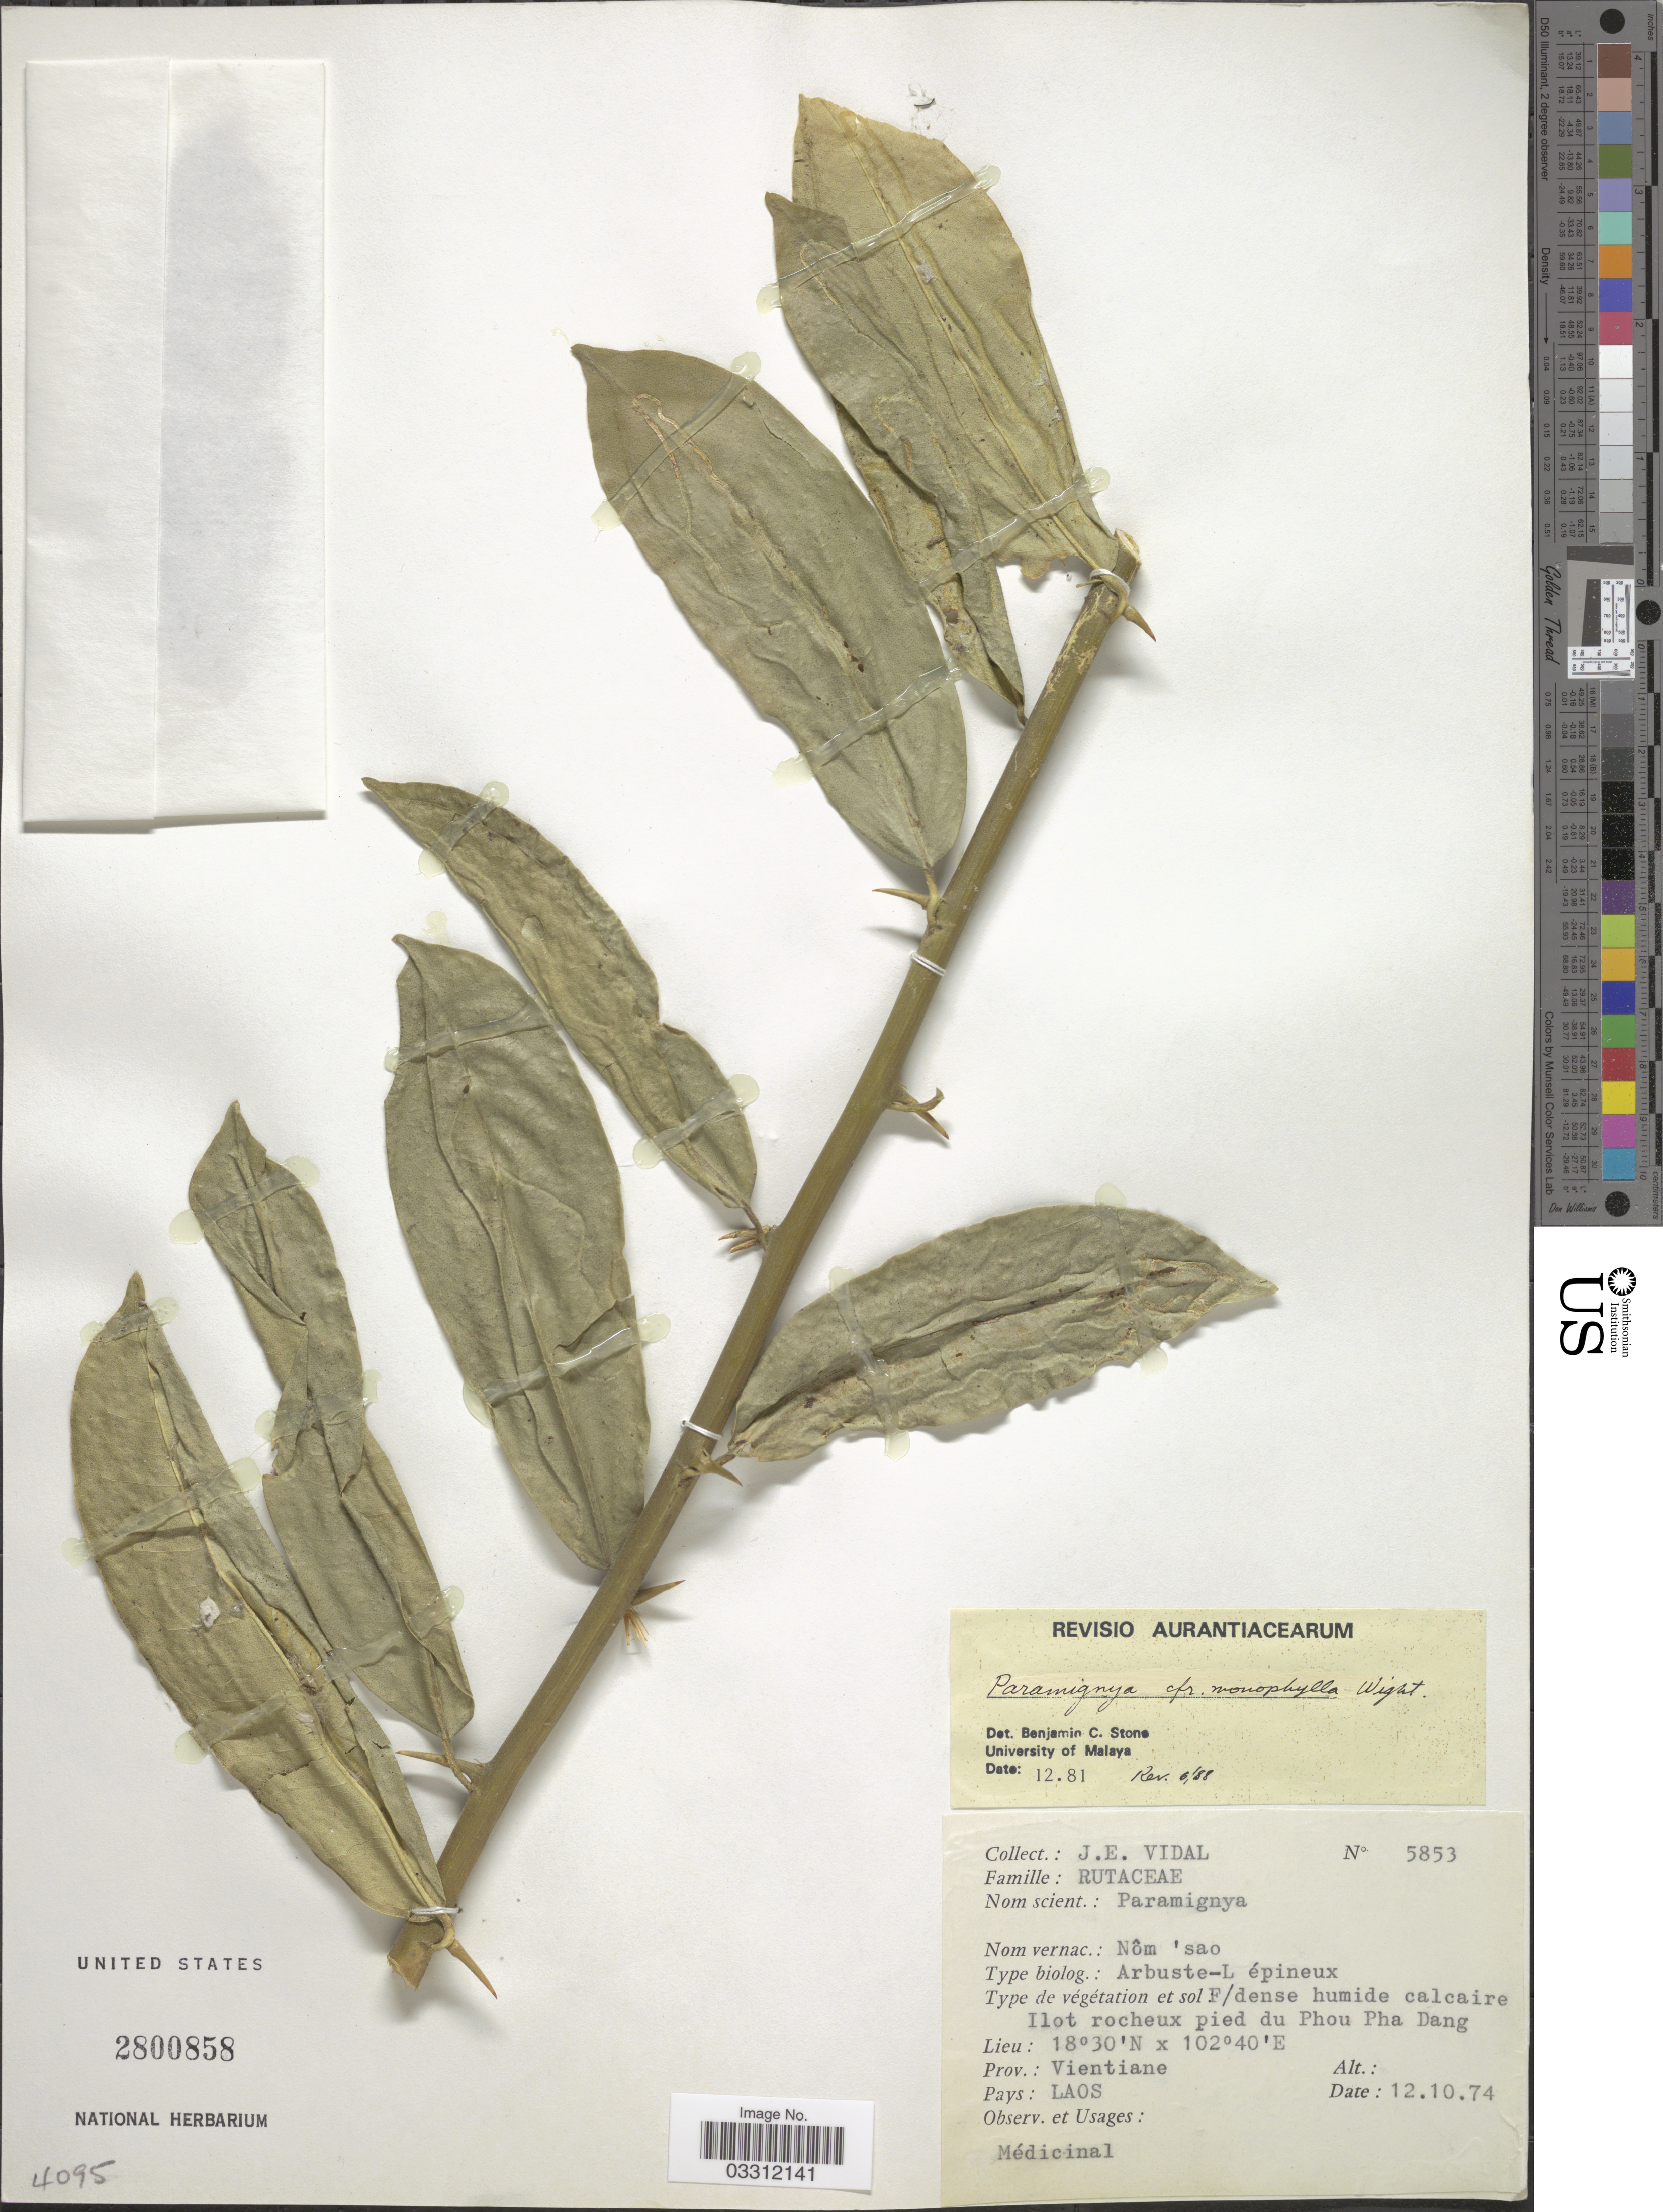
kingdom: Plantae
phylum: Tracheophyta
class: Magnoliopsida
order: Sapindales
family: Rutaceae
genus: Paramignya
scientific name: Paramignya monophylla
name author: Wight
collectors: J. E. Vidal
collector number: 5853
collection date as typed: Transcribed d/m/y: 12/10/74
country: Laos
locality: Ilot rocheux pied du Phou Pha Dang, Prov.: Vientiane.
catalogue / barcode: US 2800858